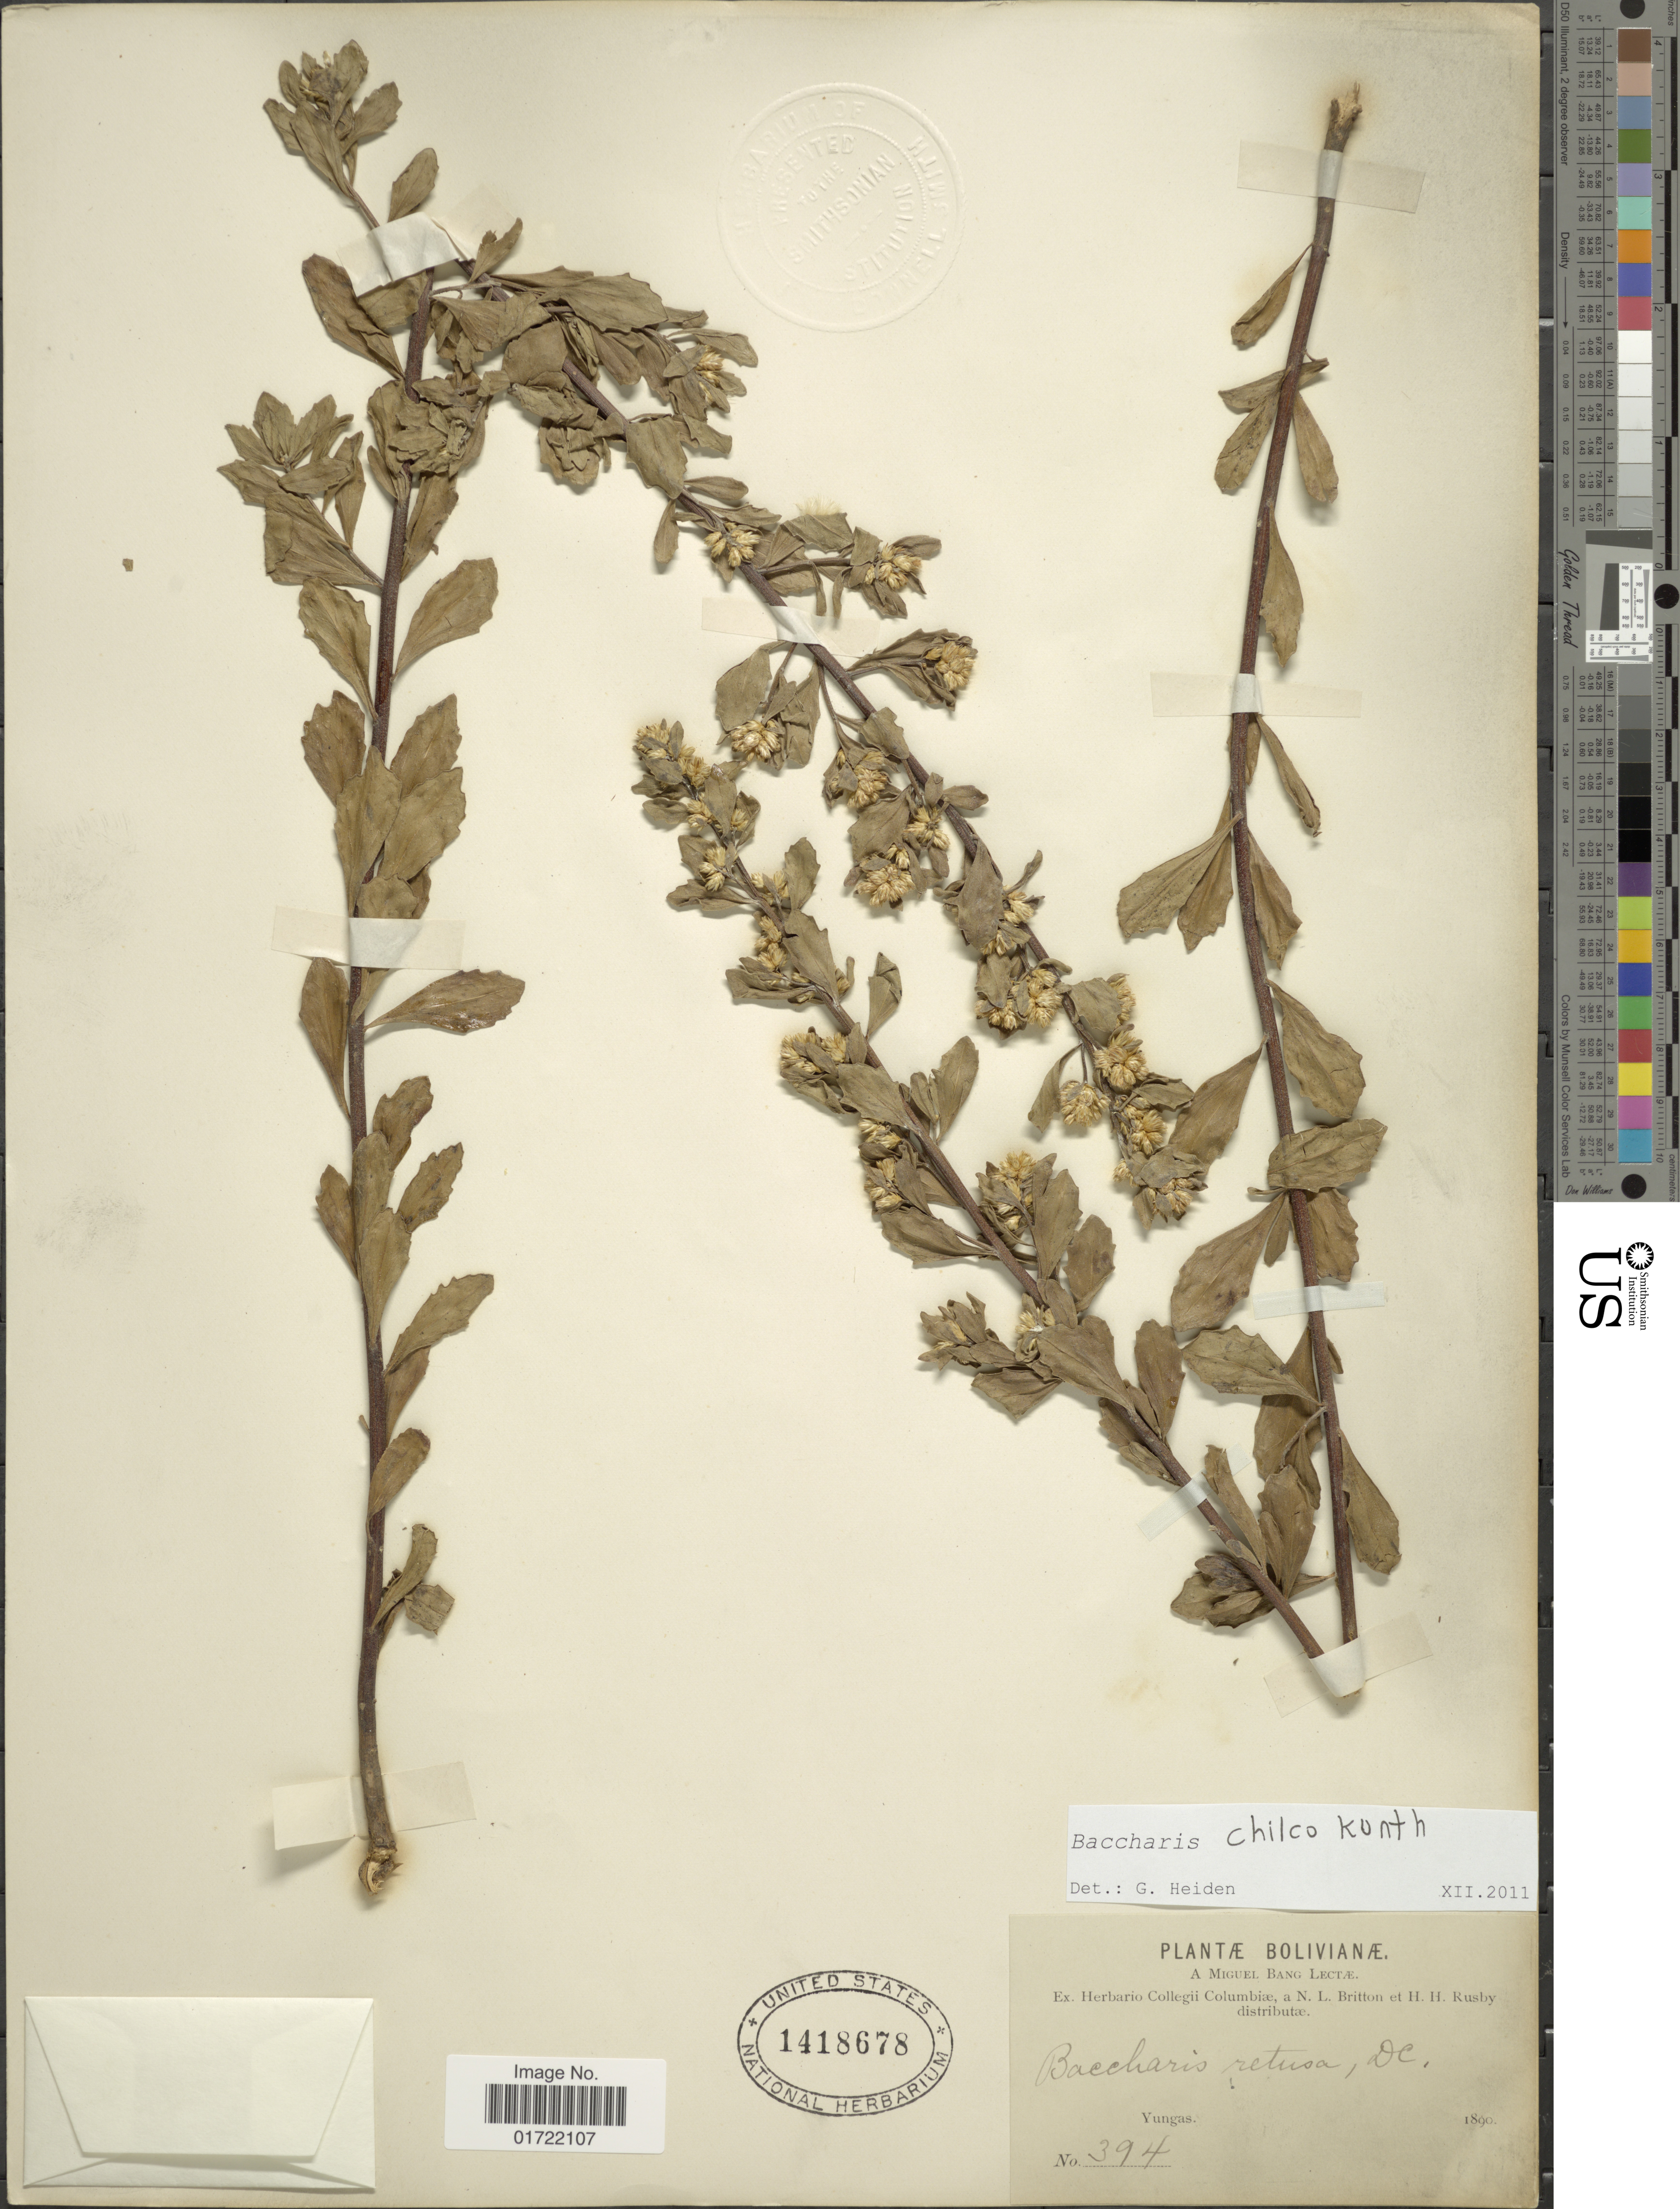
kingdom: Plantae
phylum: Tracheophyta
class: Magnoliopsida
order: Asterales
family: Asteraceae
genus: Baccharis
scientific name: Baccharis chilco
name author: Kunth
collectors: M. Bang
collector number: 394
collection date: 1890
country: Bolivia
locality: Yungas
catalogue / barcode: US 1418678